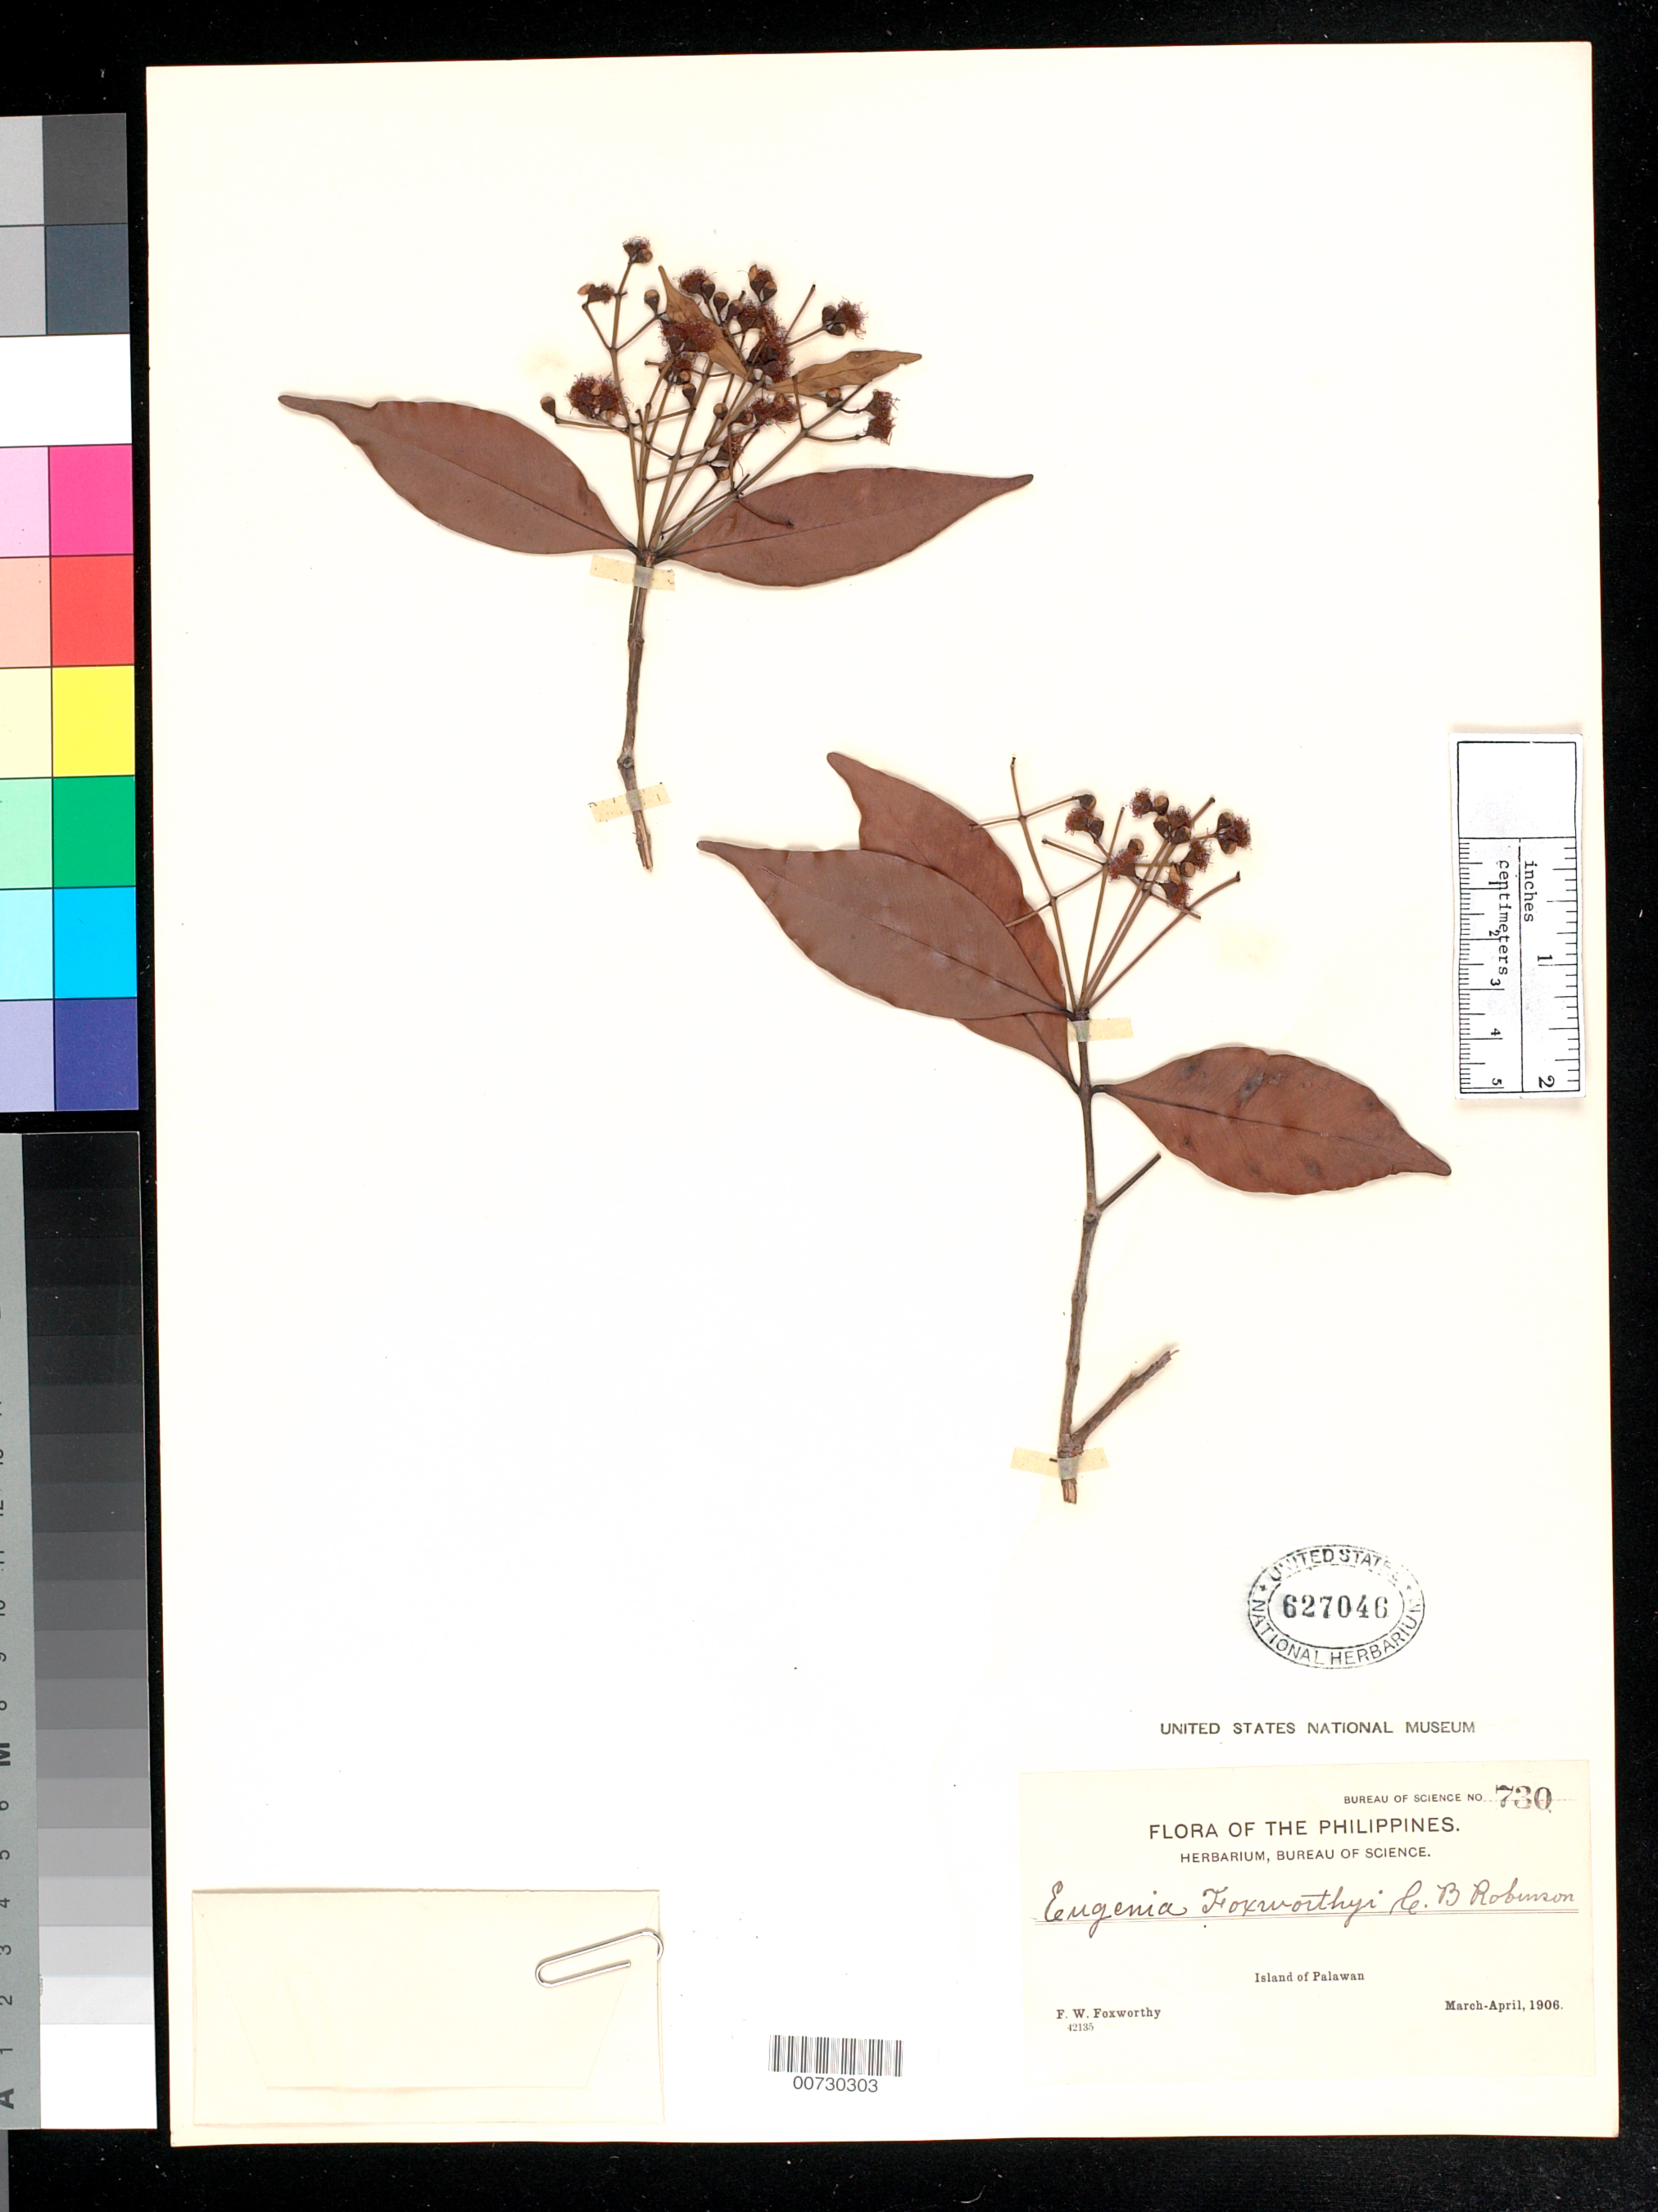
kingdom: Plantae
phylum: Tracheophyta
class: Magnoliopsida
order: Myrtales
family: Myrtaceae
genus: Syzygium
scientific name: Syzygium foxworthyi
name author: (Elmer) Merr.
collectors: F. W. Foxworthy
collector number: Bur. Sci. 730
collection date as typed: Mar 1906 to -- Apr 1906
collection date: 1906-03/1906-04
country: Philippines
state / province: Mimaropa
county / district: Palawan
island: Palawan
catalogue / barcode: US 627046